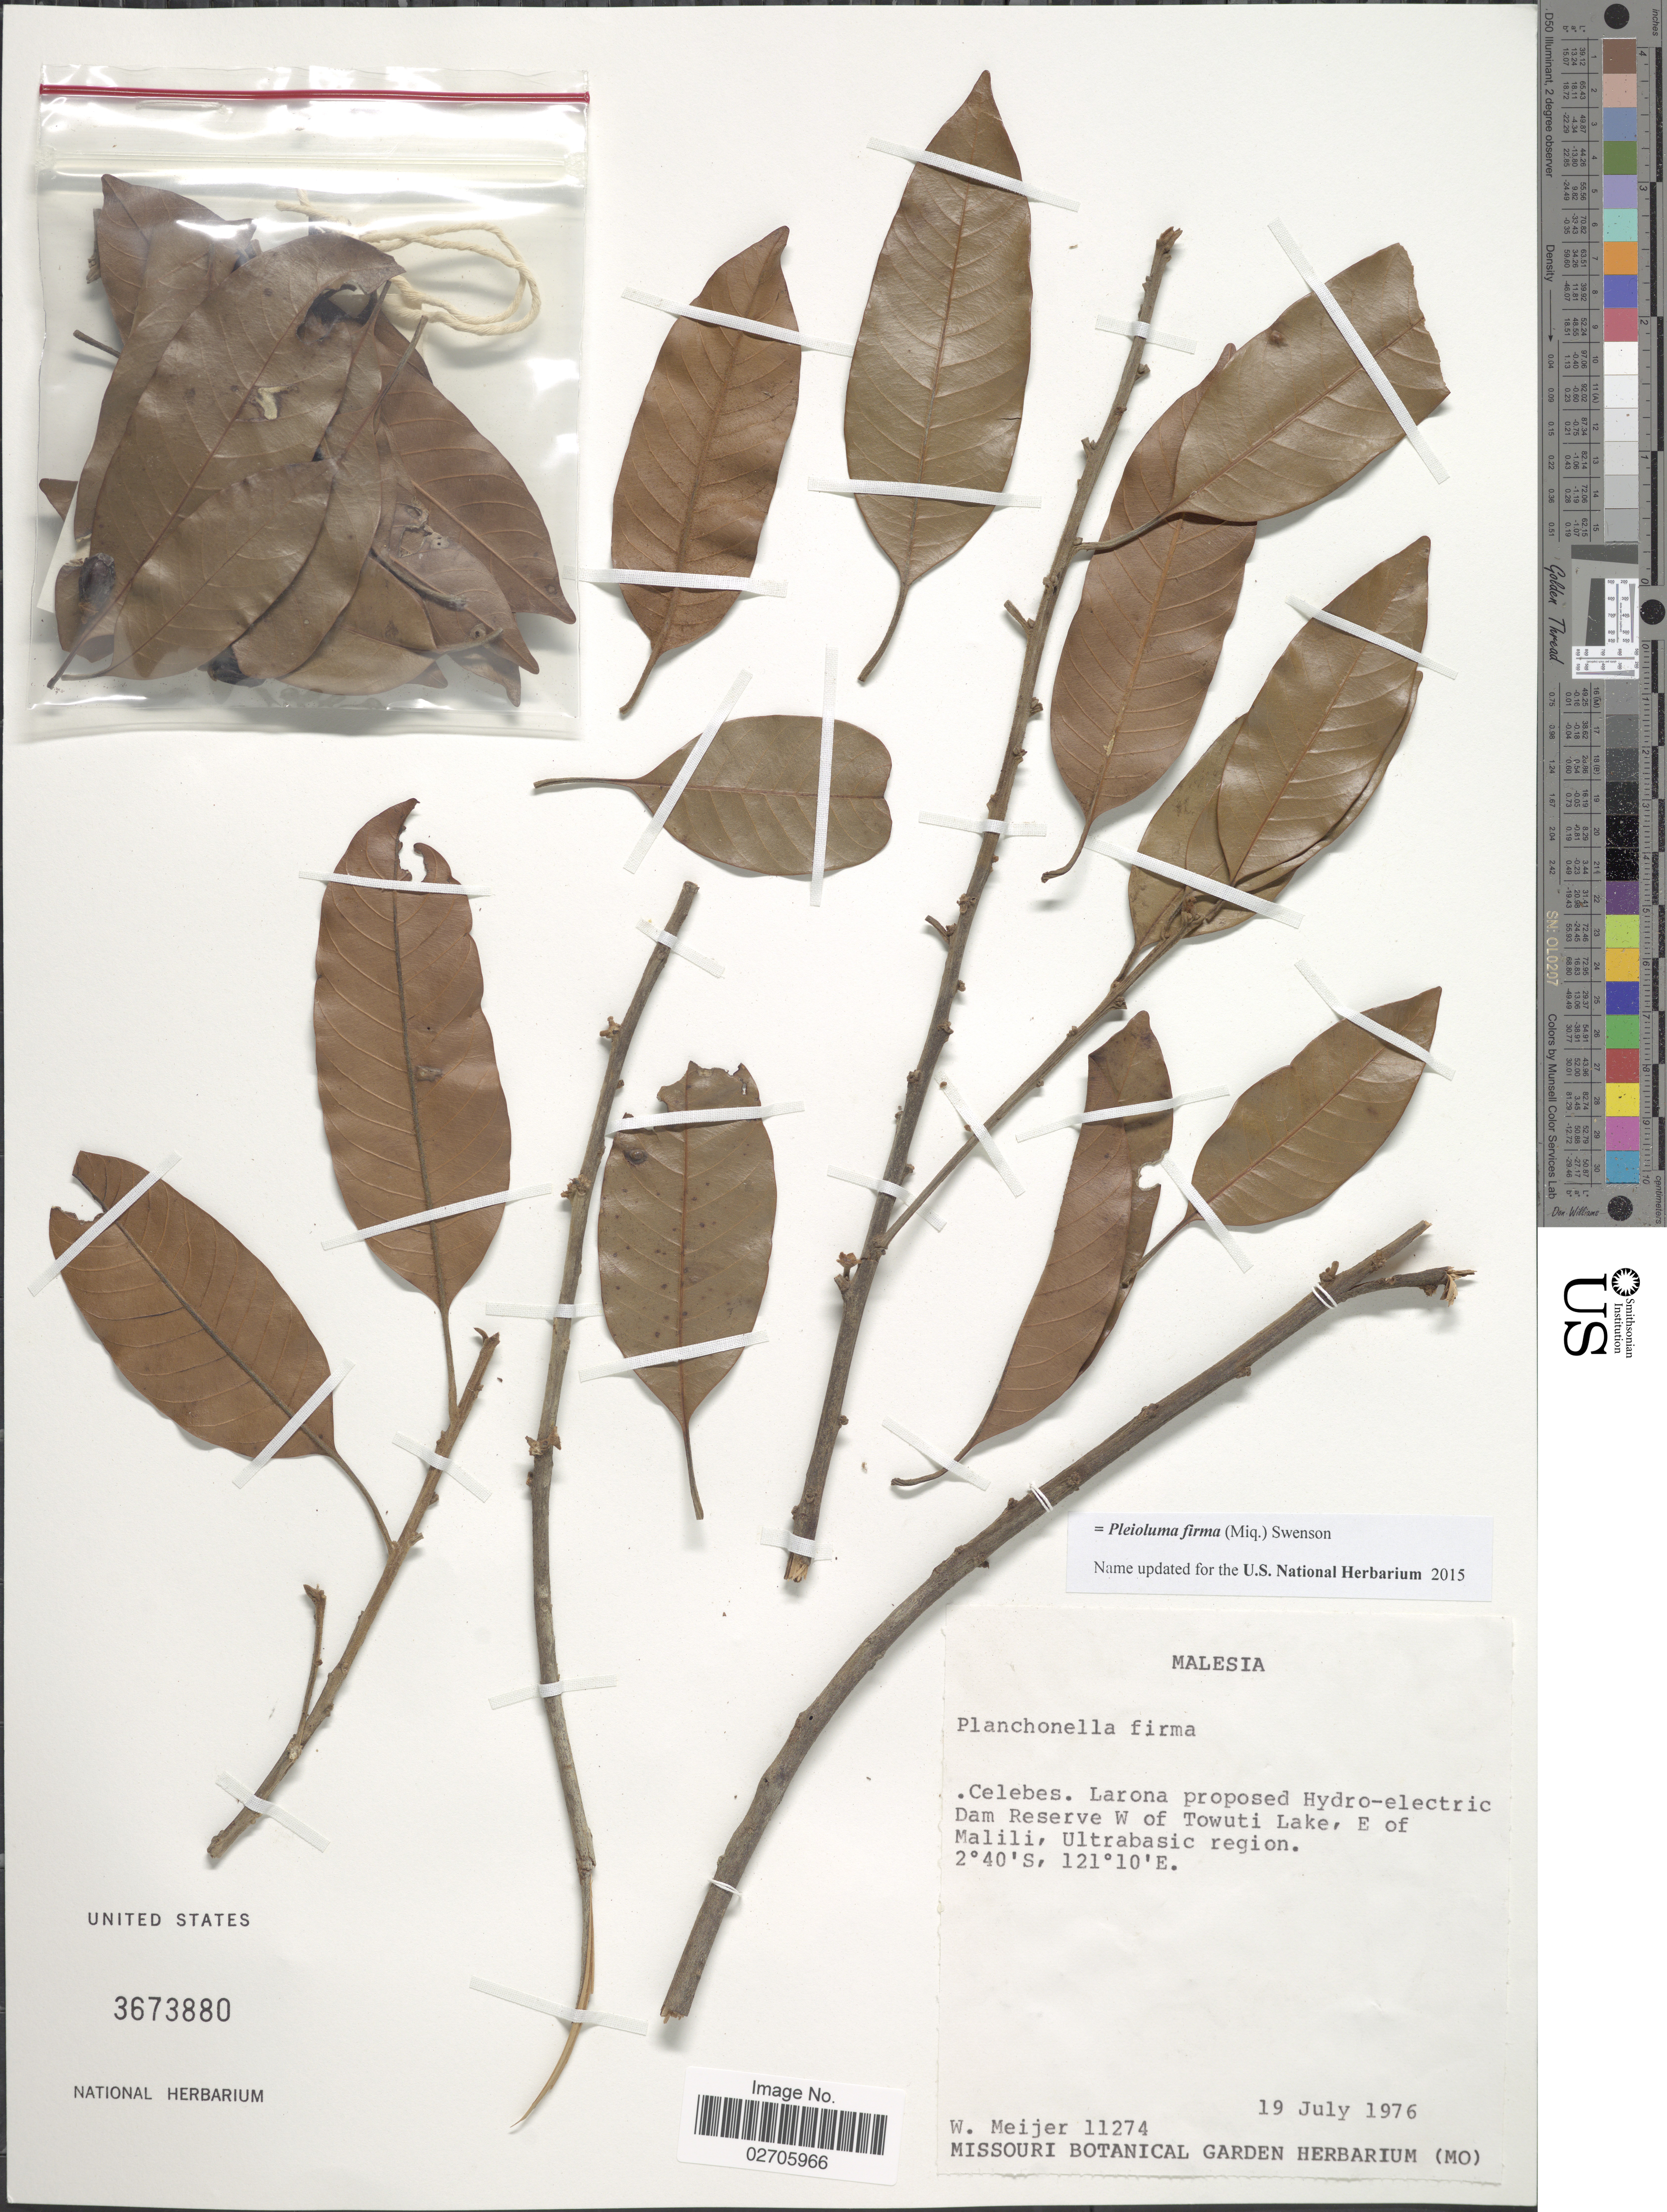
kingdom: Plantae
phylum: Tracheophyta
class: Magnoliopsida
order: Ericales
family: Sapotaceae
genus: Pleioluma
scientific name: Pleioluma firma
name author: (Miq.) Swenson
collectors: W. Meijer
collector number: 11274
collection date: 1976-07-19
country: Malaysia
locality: Celebes. Larona proposed Hydro-electric Dam Reserve W of Towuti Lake, E of Malili, Ultrabasic region.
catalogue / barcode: US 3673880